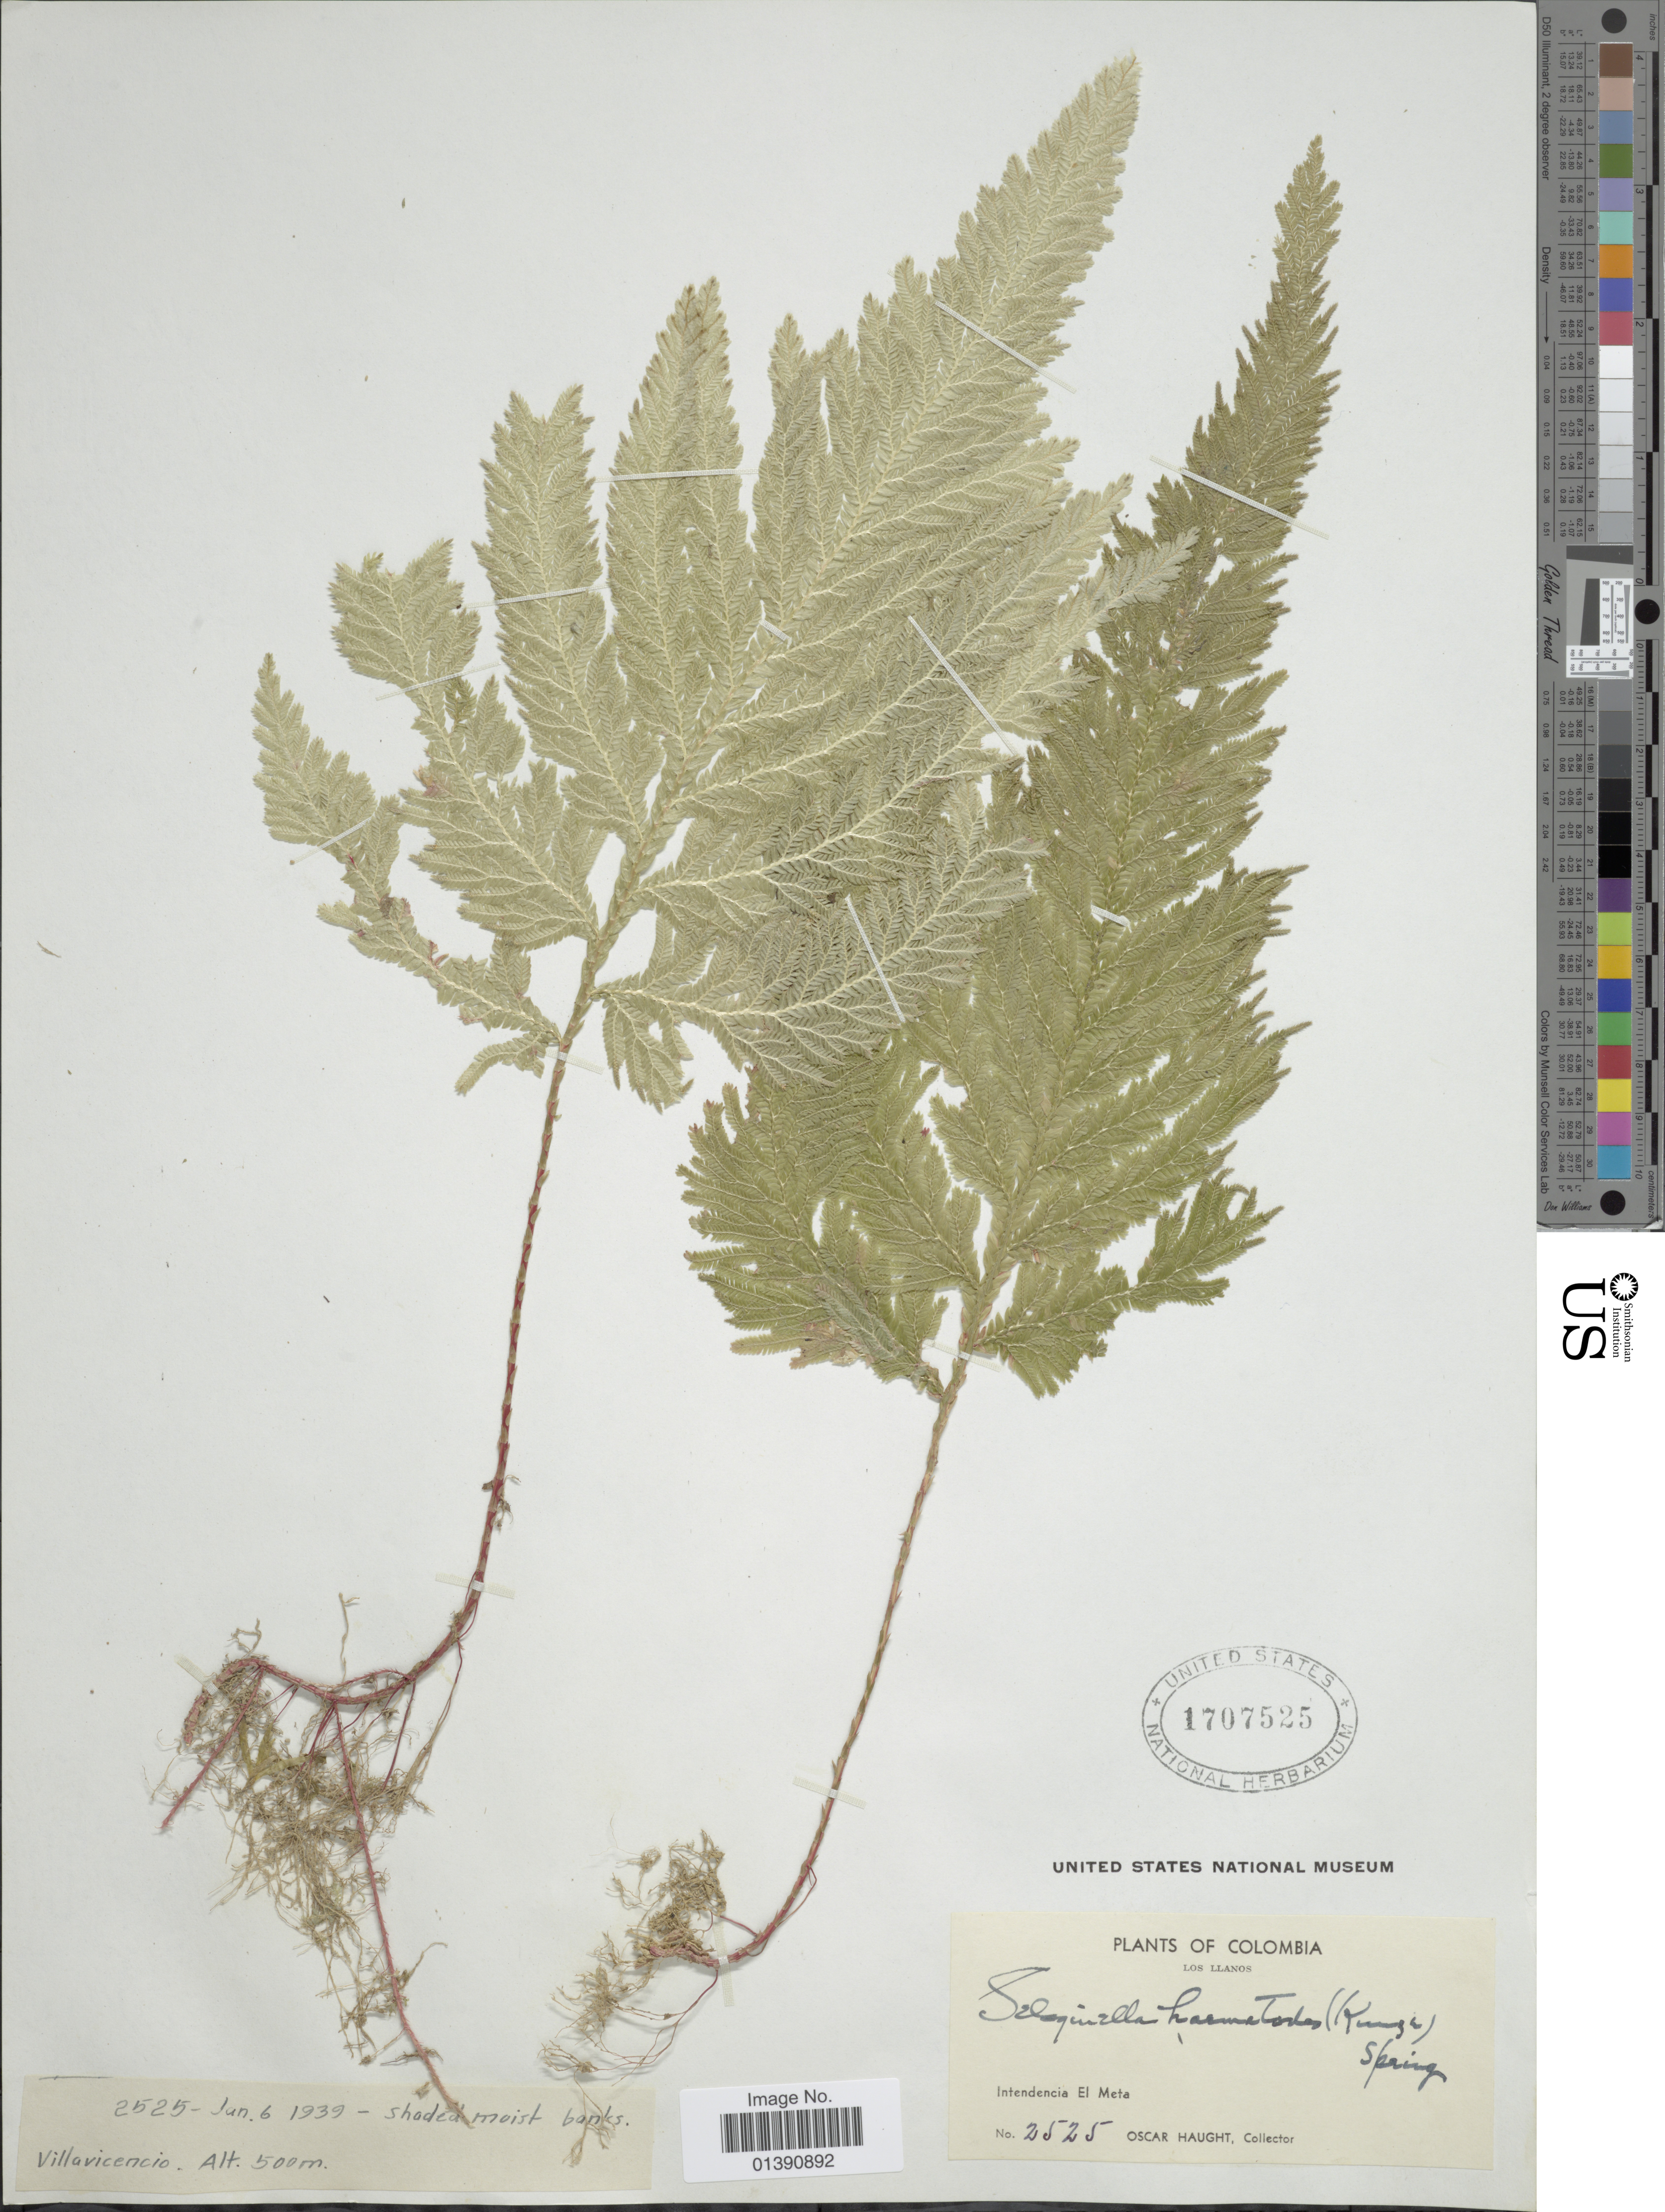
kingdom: Plantae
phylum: Tracheophyta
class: Lycopodiopsida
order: Selaginellales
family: Selaginellaceae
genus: Selaginella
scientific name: Selaginella haematodes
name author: (Kunze) Spring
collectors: O. L. Haught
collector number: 2525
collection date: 1939-01-06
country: Colombia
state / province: Meta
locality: Los Llanos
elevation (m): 500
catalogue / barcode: US 1707525